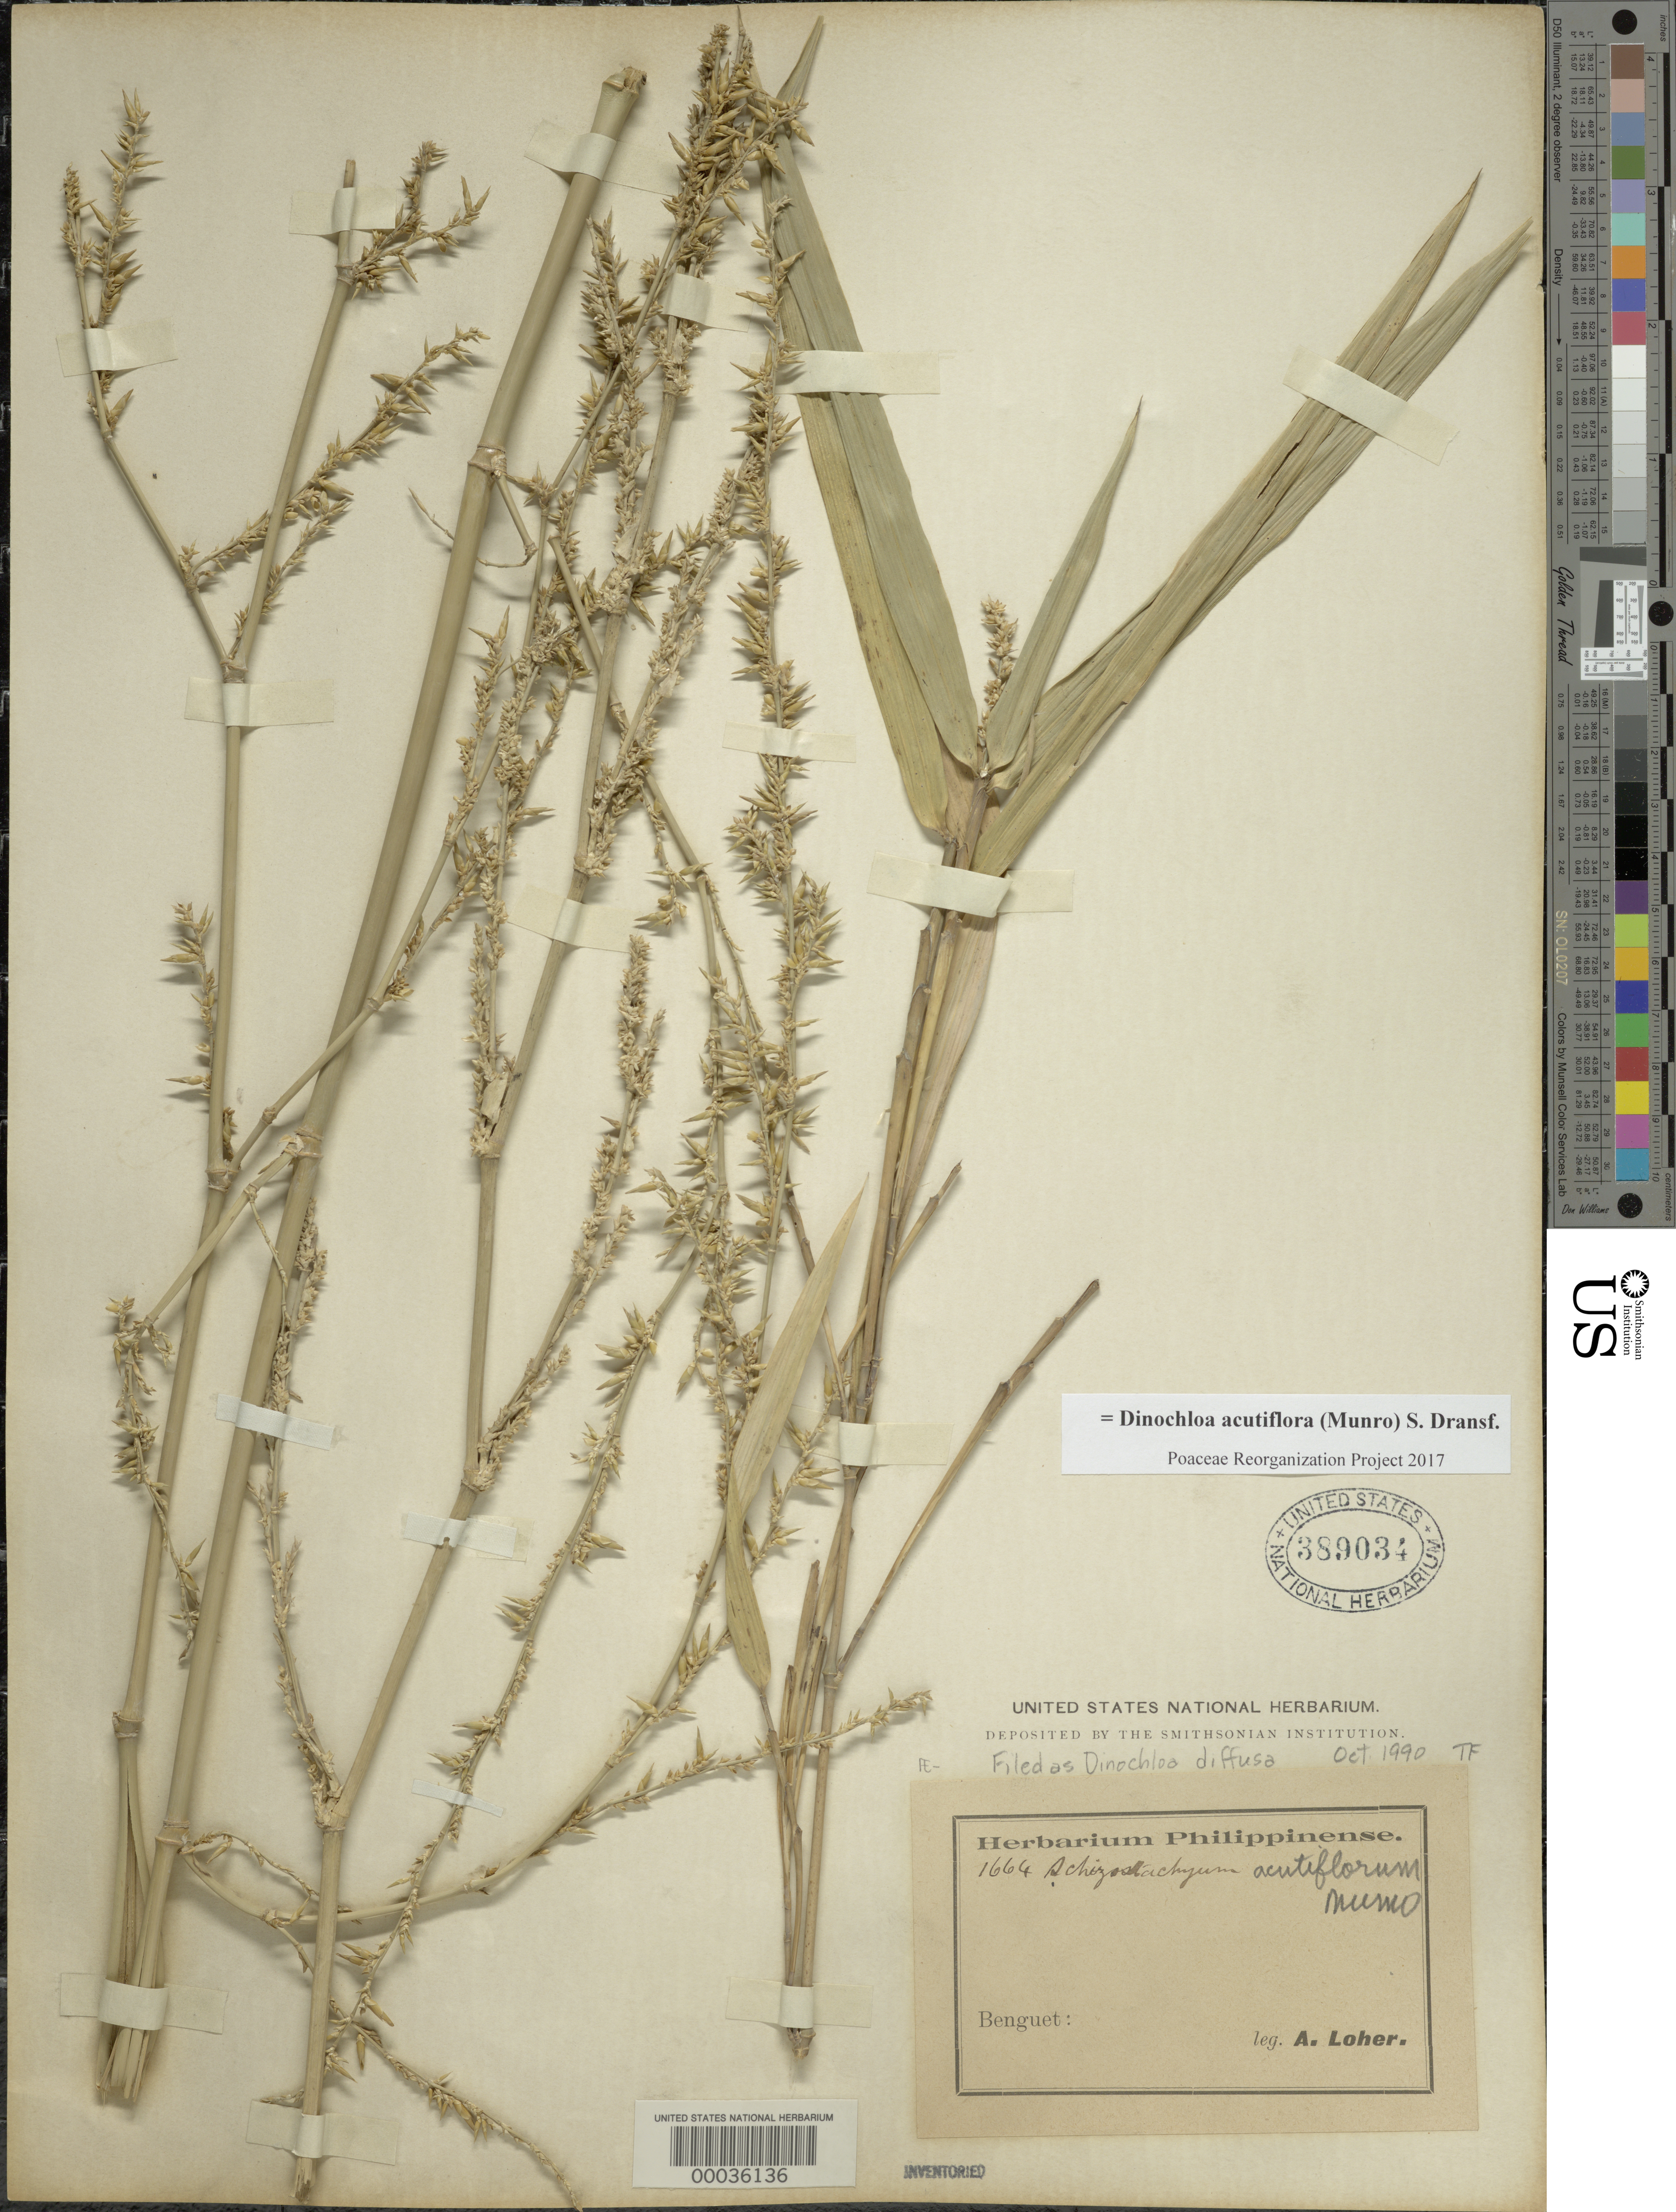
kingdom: Plantae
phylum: Tracheophyta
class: Liliopsida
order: Poales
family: Poaceae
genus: Dinochloa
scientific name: Dinochloa acutiflora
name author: (Munro) Soenarko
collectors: A. Loher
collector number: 1664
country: Philippines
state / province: Cordillera (Administrative Region)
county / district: Benguet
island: Luzon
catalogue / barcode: US 389034